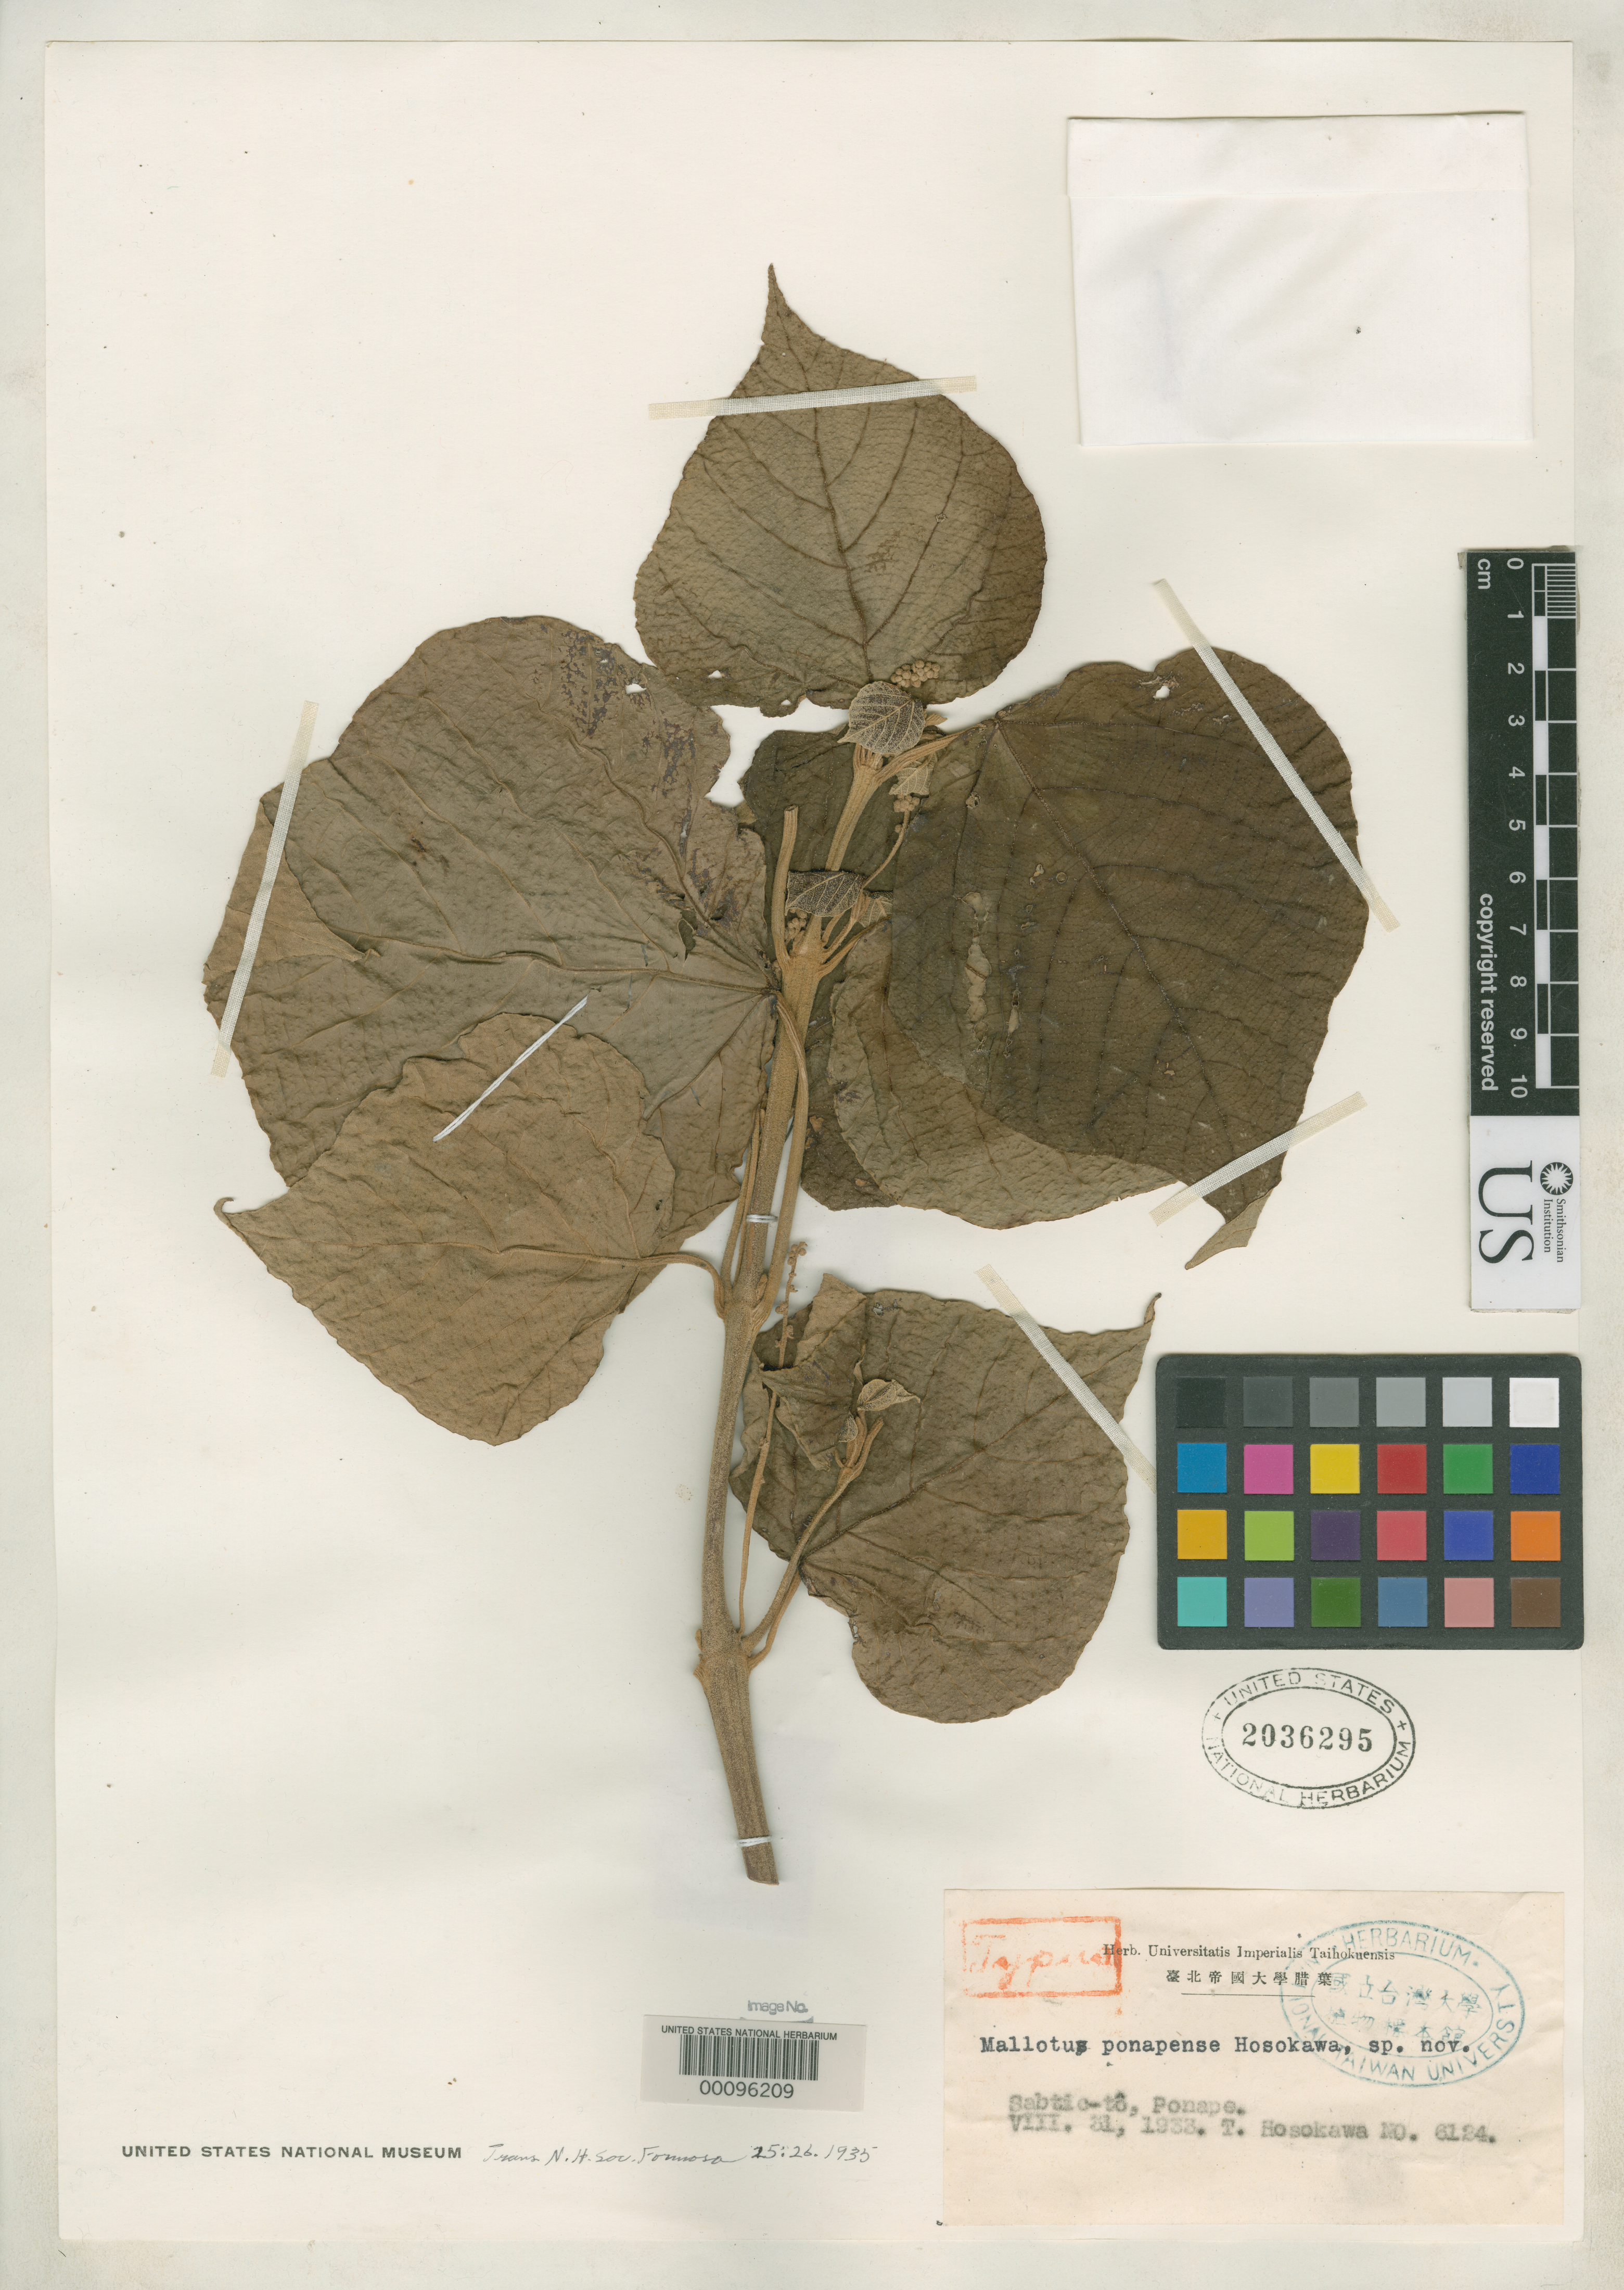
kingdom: Plantae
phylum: Tracheophyta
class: Magnoliopsida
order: Malpighiales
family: Euphorbiaceae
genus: Mallotus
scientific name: Mallotus ponapensis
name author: Hosok.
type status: Isotype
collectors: T. Hosokawa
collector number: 6124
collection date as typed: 31 Aug 1933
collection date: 1933-08-31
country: Micronesia, Federated States of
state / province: Pohnpei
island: Senyavin Islands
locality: Islands off W coast of Pohnpei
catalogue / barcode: US 2036295